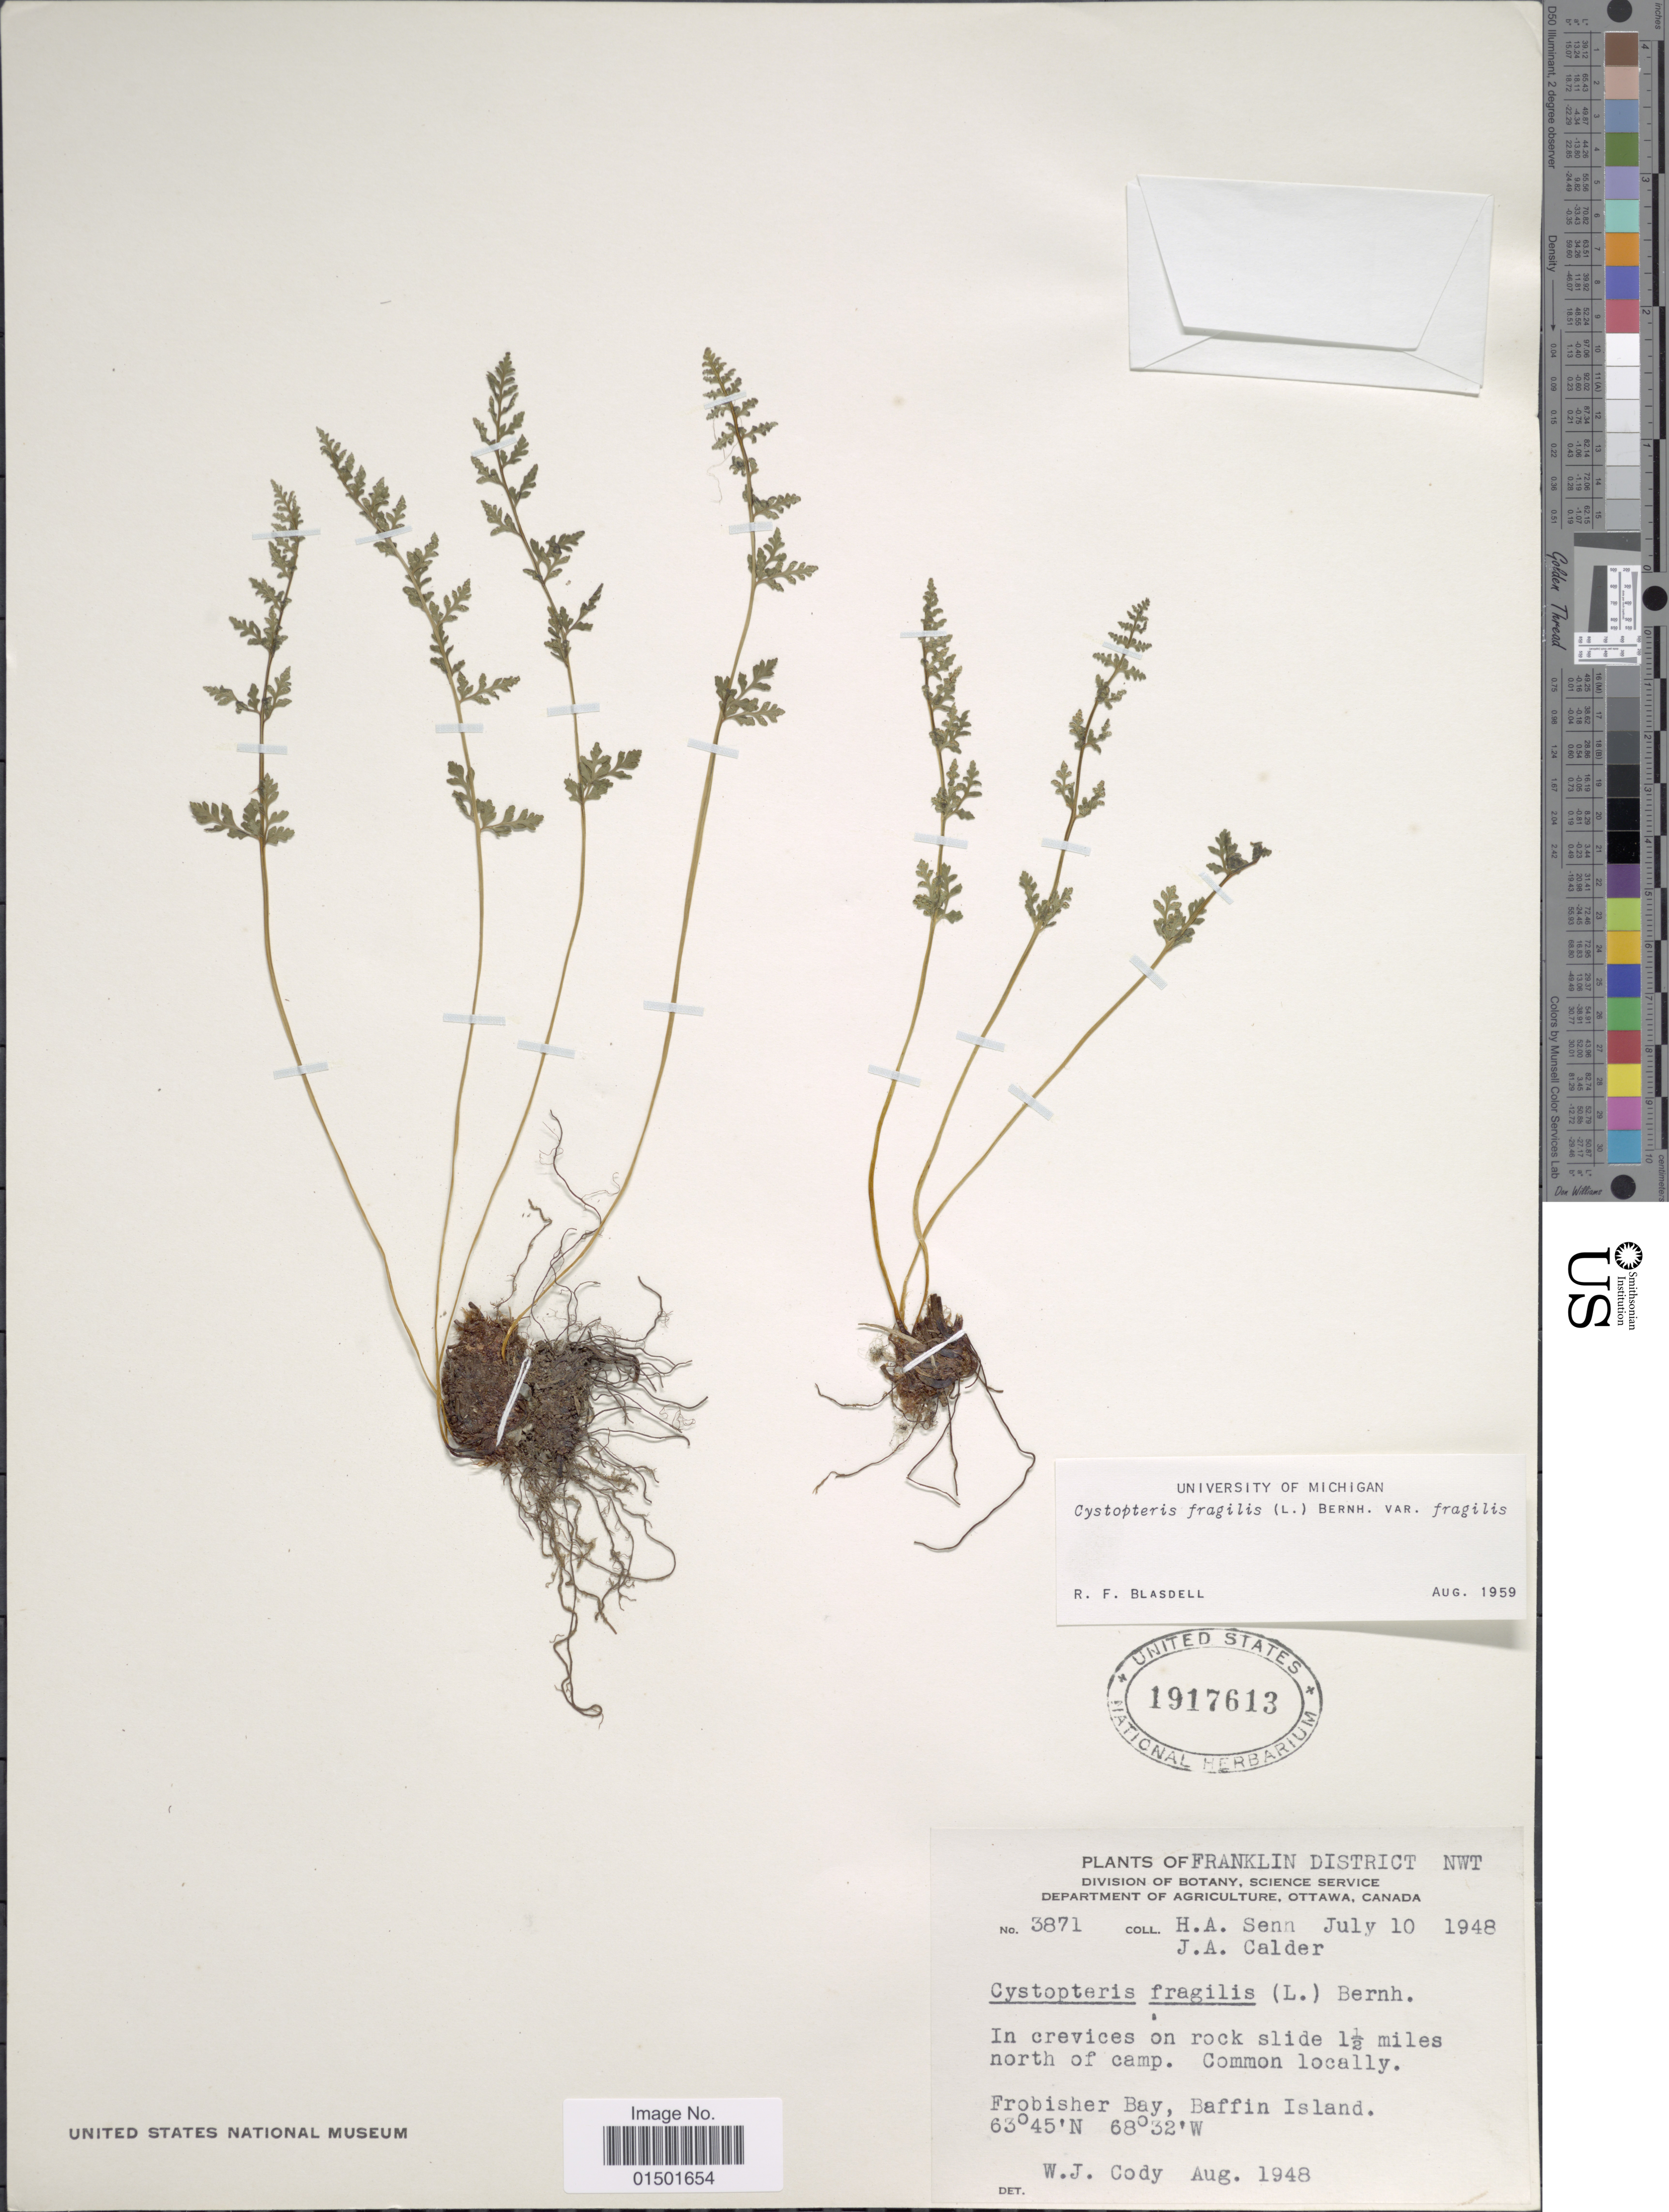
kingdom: Plantae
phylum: Tracheophyta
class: Polypodiopsida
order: Polypodiales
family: Cystopteridaceae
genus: Cystopteris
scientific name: Cystopteris fragilis var. fragilis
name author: (L.) Bernh.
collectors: H. Senn & J. A. Calder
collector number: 3871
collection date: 1948-07-10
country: Canada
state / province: Northwest Territories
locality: Franklin District NWT. Frobisher Bay, Baffin Island.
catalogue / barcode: US 1917613